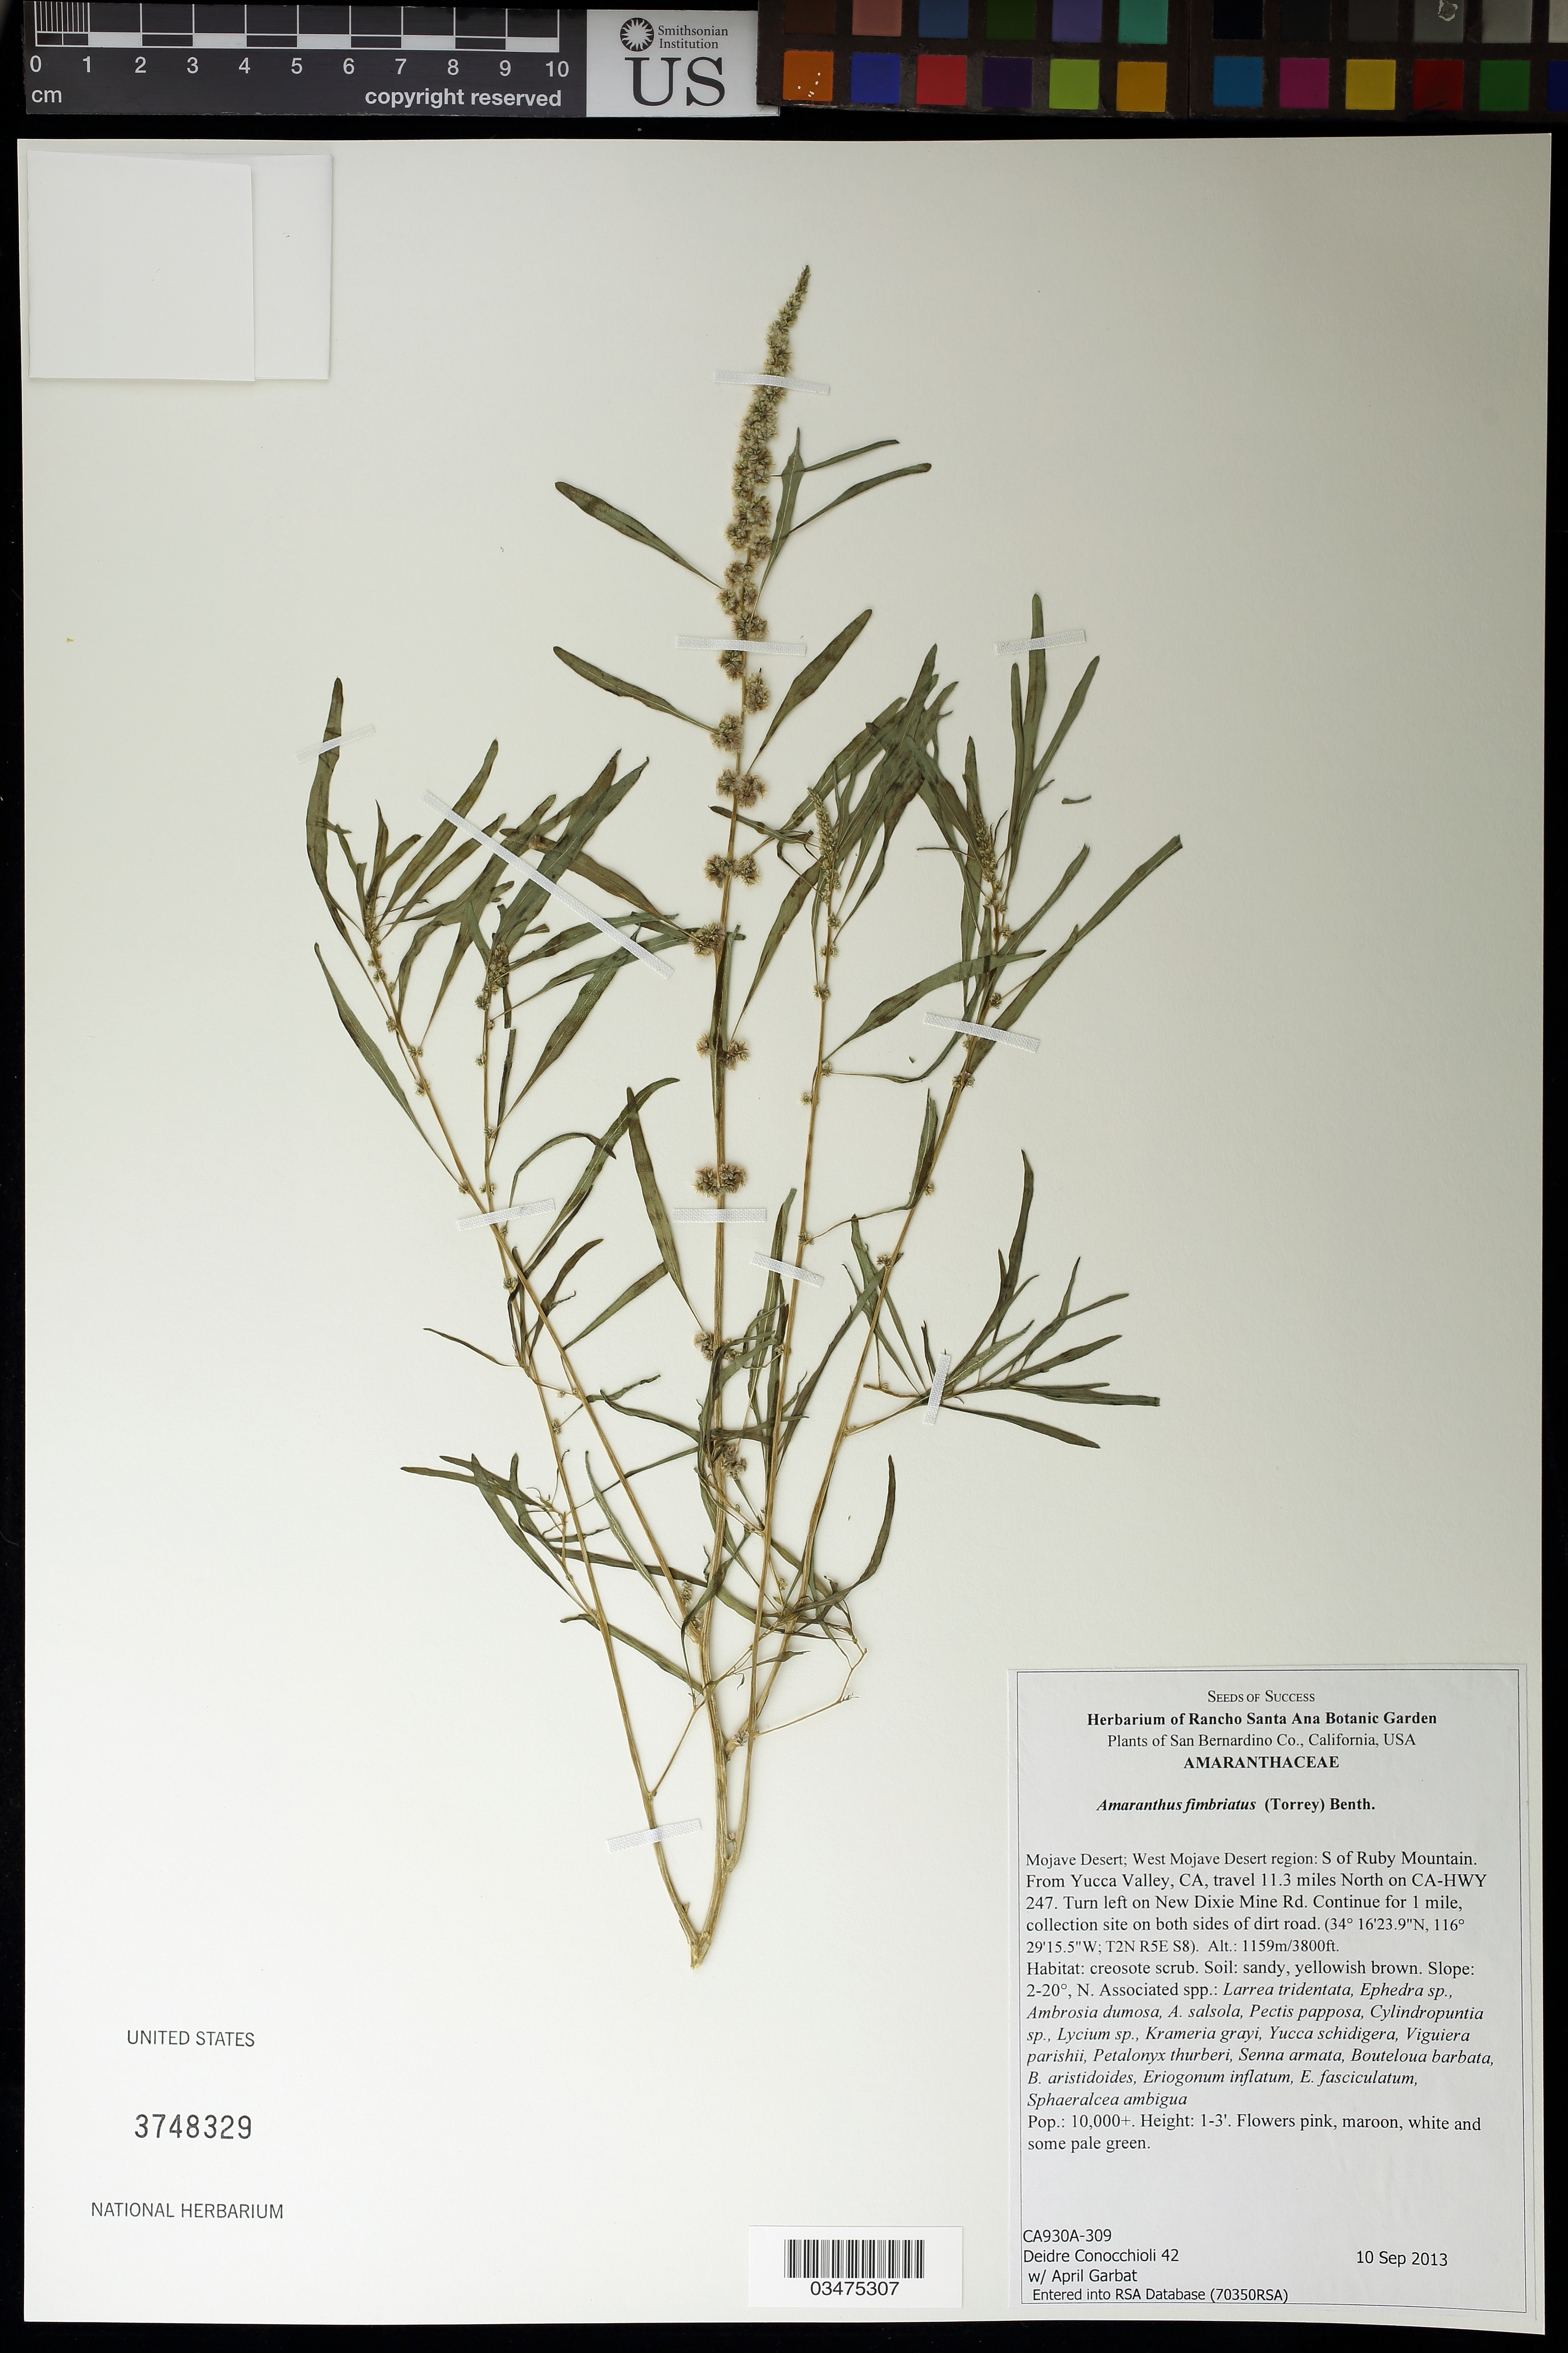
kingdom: Plantae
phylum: Tracheophyta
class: Magnoliopsida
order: Caryophyllales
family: Amaranthaceae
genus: Amaranthus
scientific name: Amaranthus fimbriatus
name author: (Torr.) Benth. ex S. Watson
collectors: D. Conocchioli & A. Garbat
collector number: CA930A-309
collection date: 2013-09-10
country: United States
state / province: California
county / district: San Bernardino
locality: W Mojave Desert region. S of Ruby Mt.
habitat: Creosote scrub. Soil: sandy, yellowish brown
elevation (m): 1159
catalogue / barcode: US 3748329